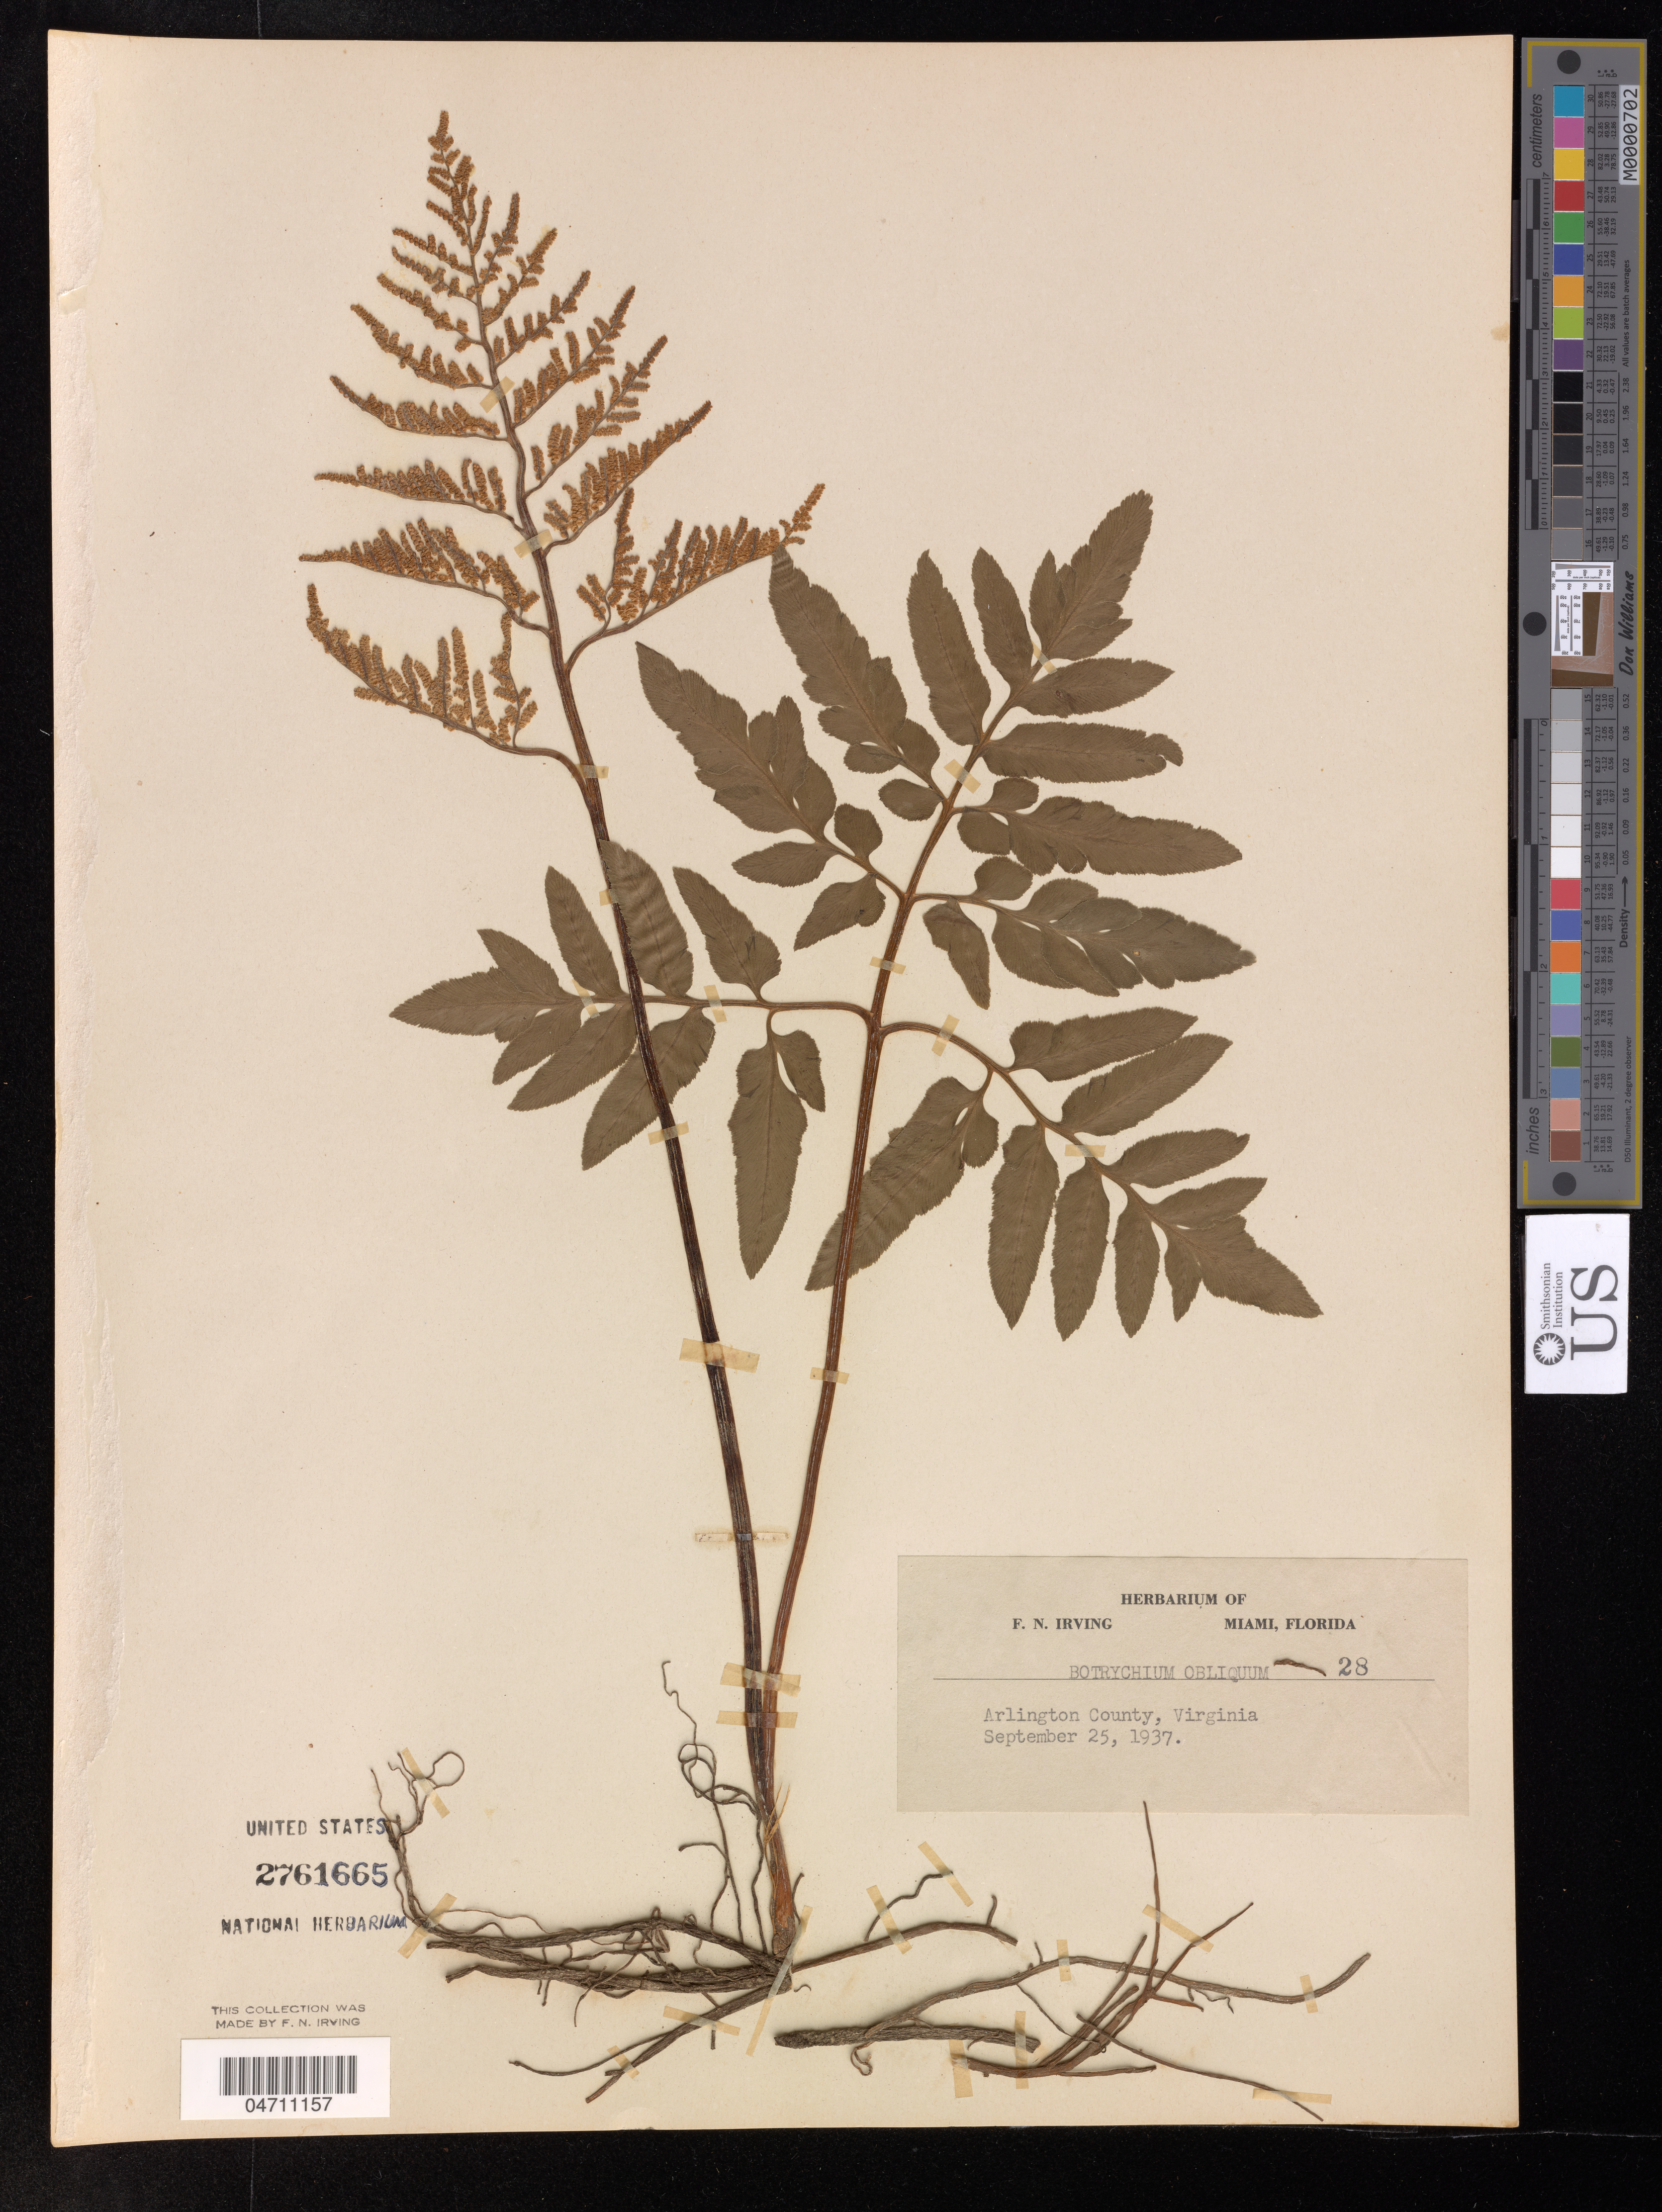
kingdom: Plantae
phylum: Tracheophyta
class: Polypodiopsida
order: Ophioglossales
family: Ophioglossaceae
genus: Botrychium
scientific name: Botrychium obliquum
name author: Muhl.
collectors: F. Irving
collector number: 28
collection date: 1937-09-25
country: United States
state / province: Virginia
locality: Arlington County.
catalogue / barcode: US 2761665